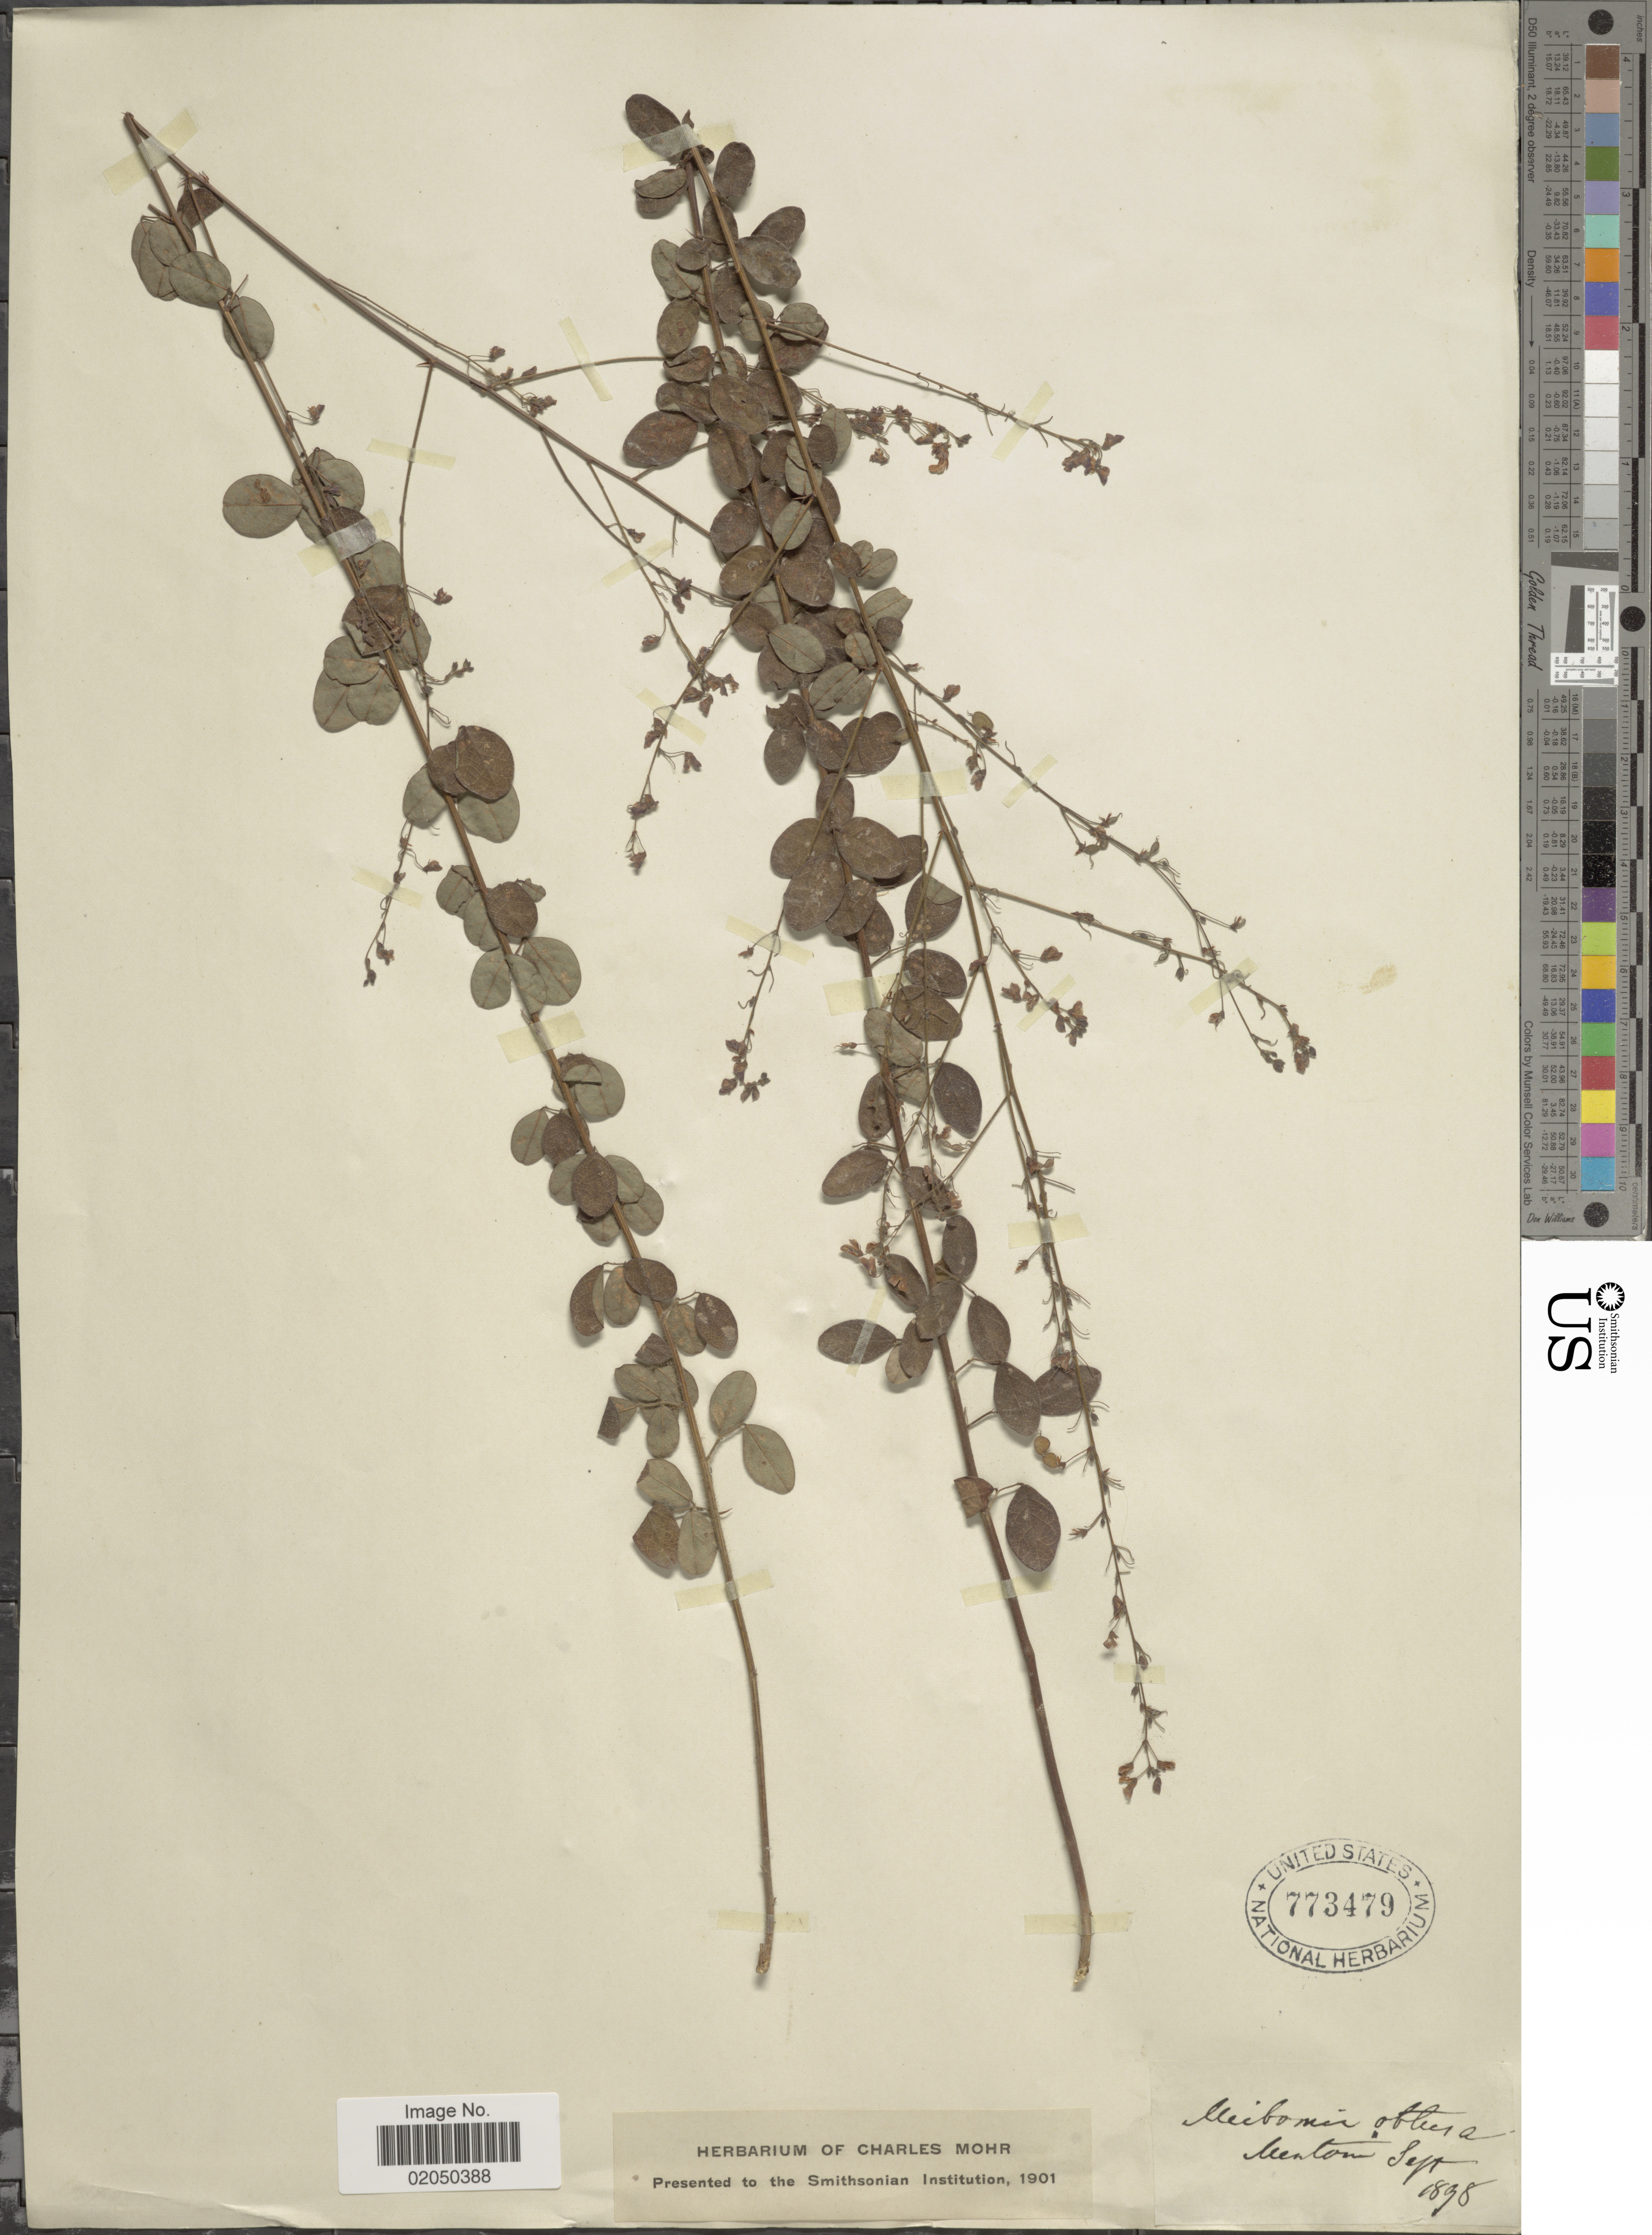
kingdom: Plantae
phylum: Tracheophyta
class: Magnoliopsida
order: Fabales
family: Fabaceae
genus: Desmodium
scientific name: Desmodium ciliare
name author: (Muhl. ex Willd.) DC.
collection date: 1898-09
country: France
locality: Menton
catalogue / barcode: US 773479